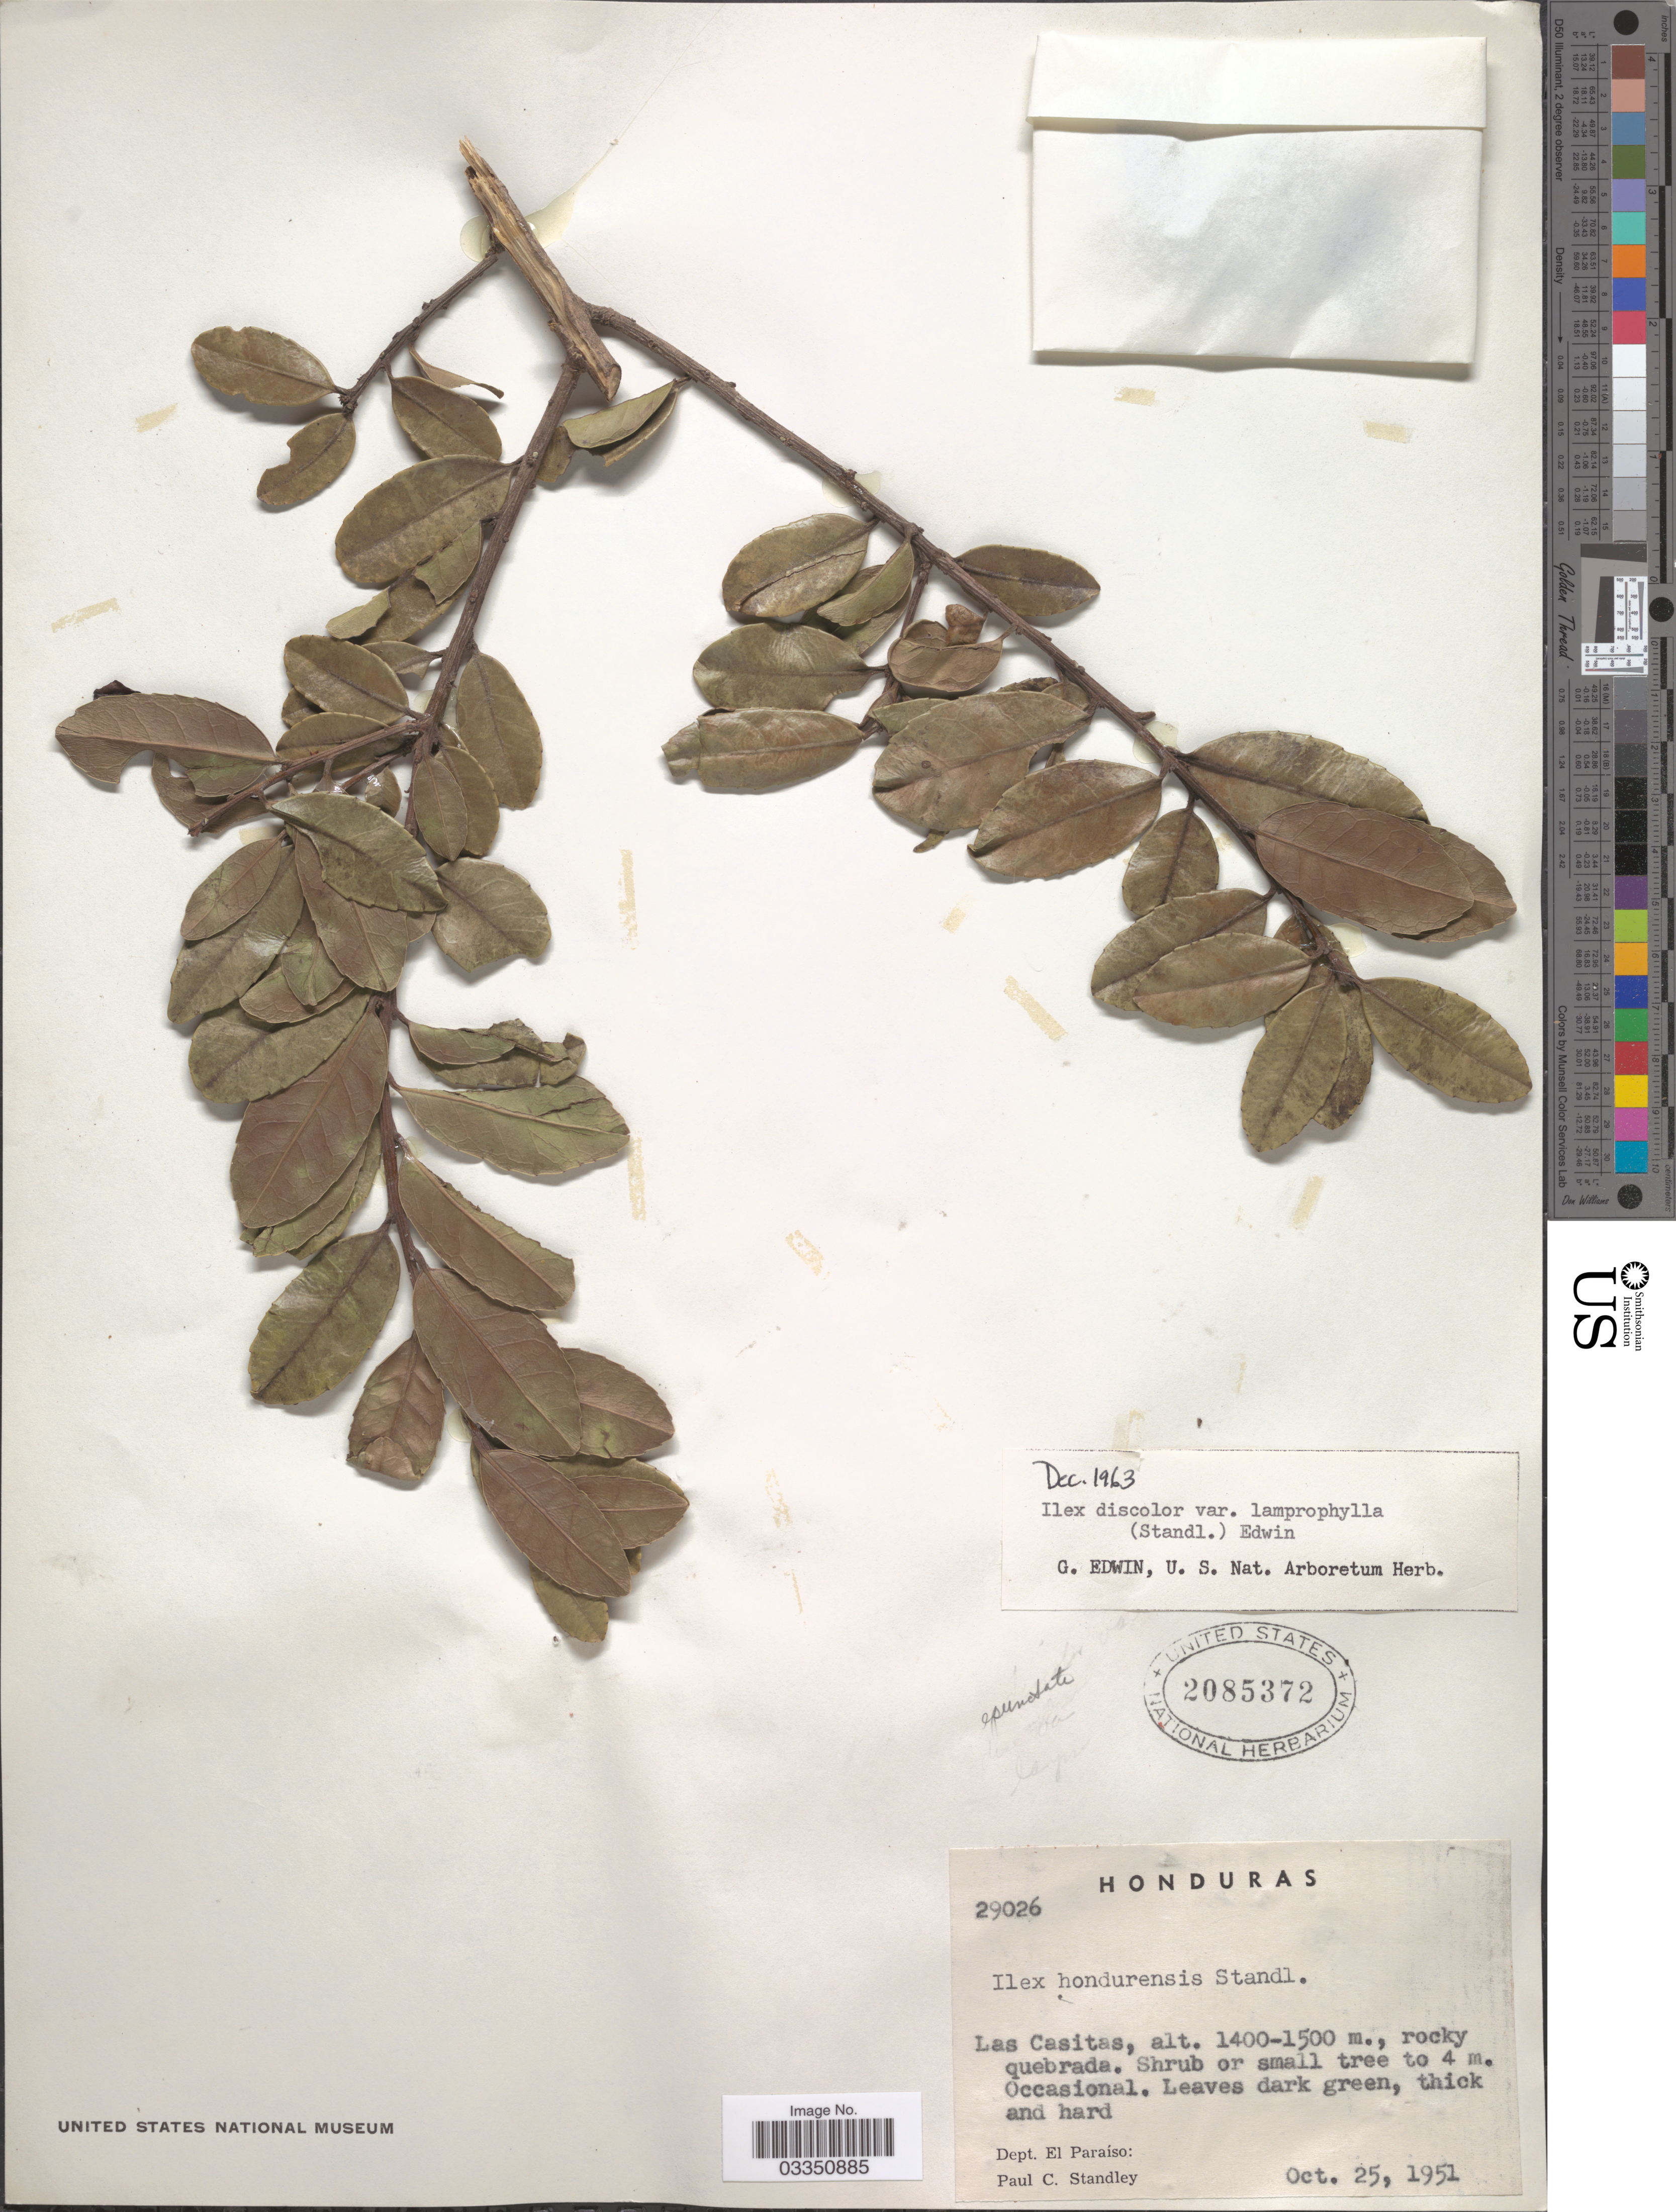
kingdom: Plantae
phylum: Tracheophyta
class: Magnoliopsida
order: Aquifoliales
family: Aquifoliaceae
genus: Ilex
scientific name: Ilex discolor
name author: Hemsl.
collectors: P. C. Standley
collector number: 29026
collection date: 1951-10-25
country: Honduras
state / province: El Paraíso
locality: Las Casitas, Dept. El Paraíso.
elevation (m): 1400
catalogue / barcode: US 2085372